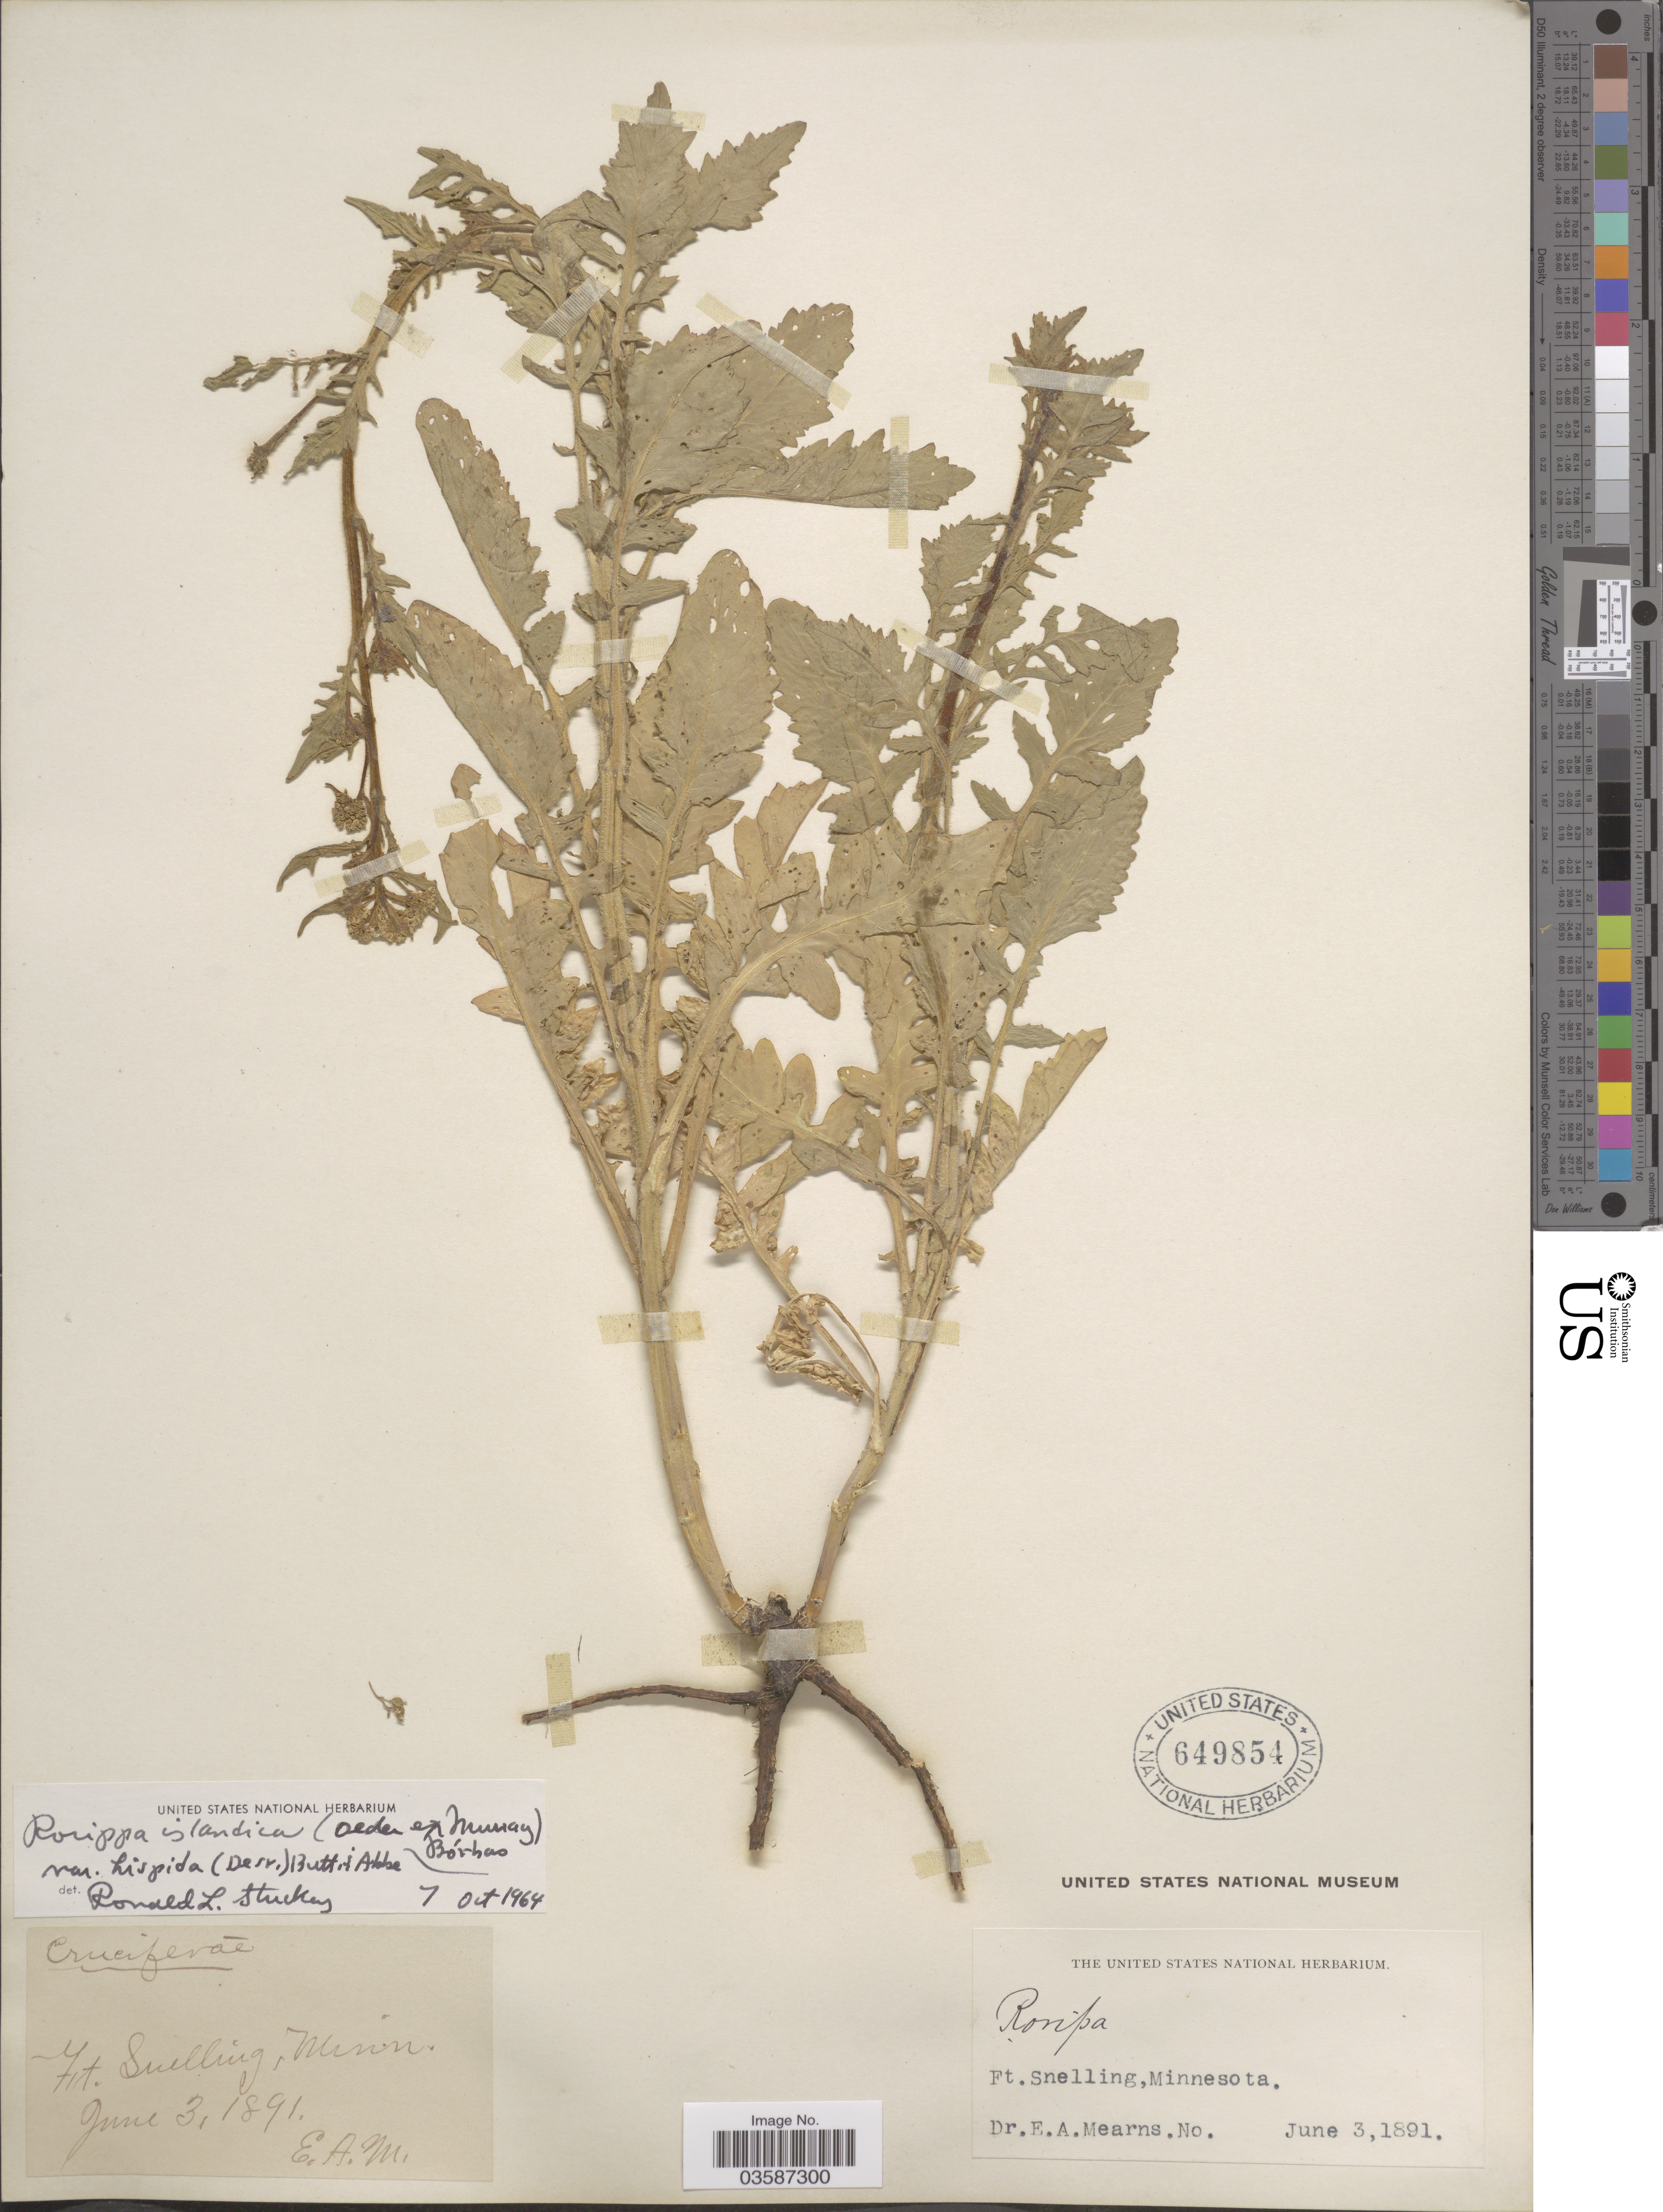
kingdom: Plantae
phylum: Tracheophyta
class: Magnoliopsida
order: Brassicales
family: Brassicaceae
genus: Rorippa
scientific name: Rorippa islandica var. hispida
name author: (Desv.) Butters & Abbe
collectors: E. A. Mearns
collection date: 1891-06-03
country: United States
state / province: Minnesota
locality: Ft. Snelling.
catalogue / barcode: US 649854